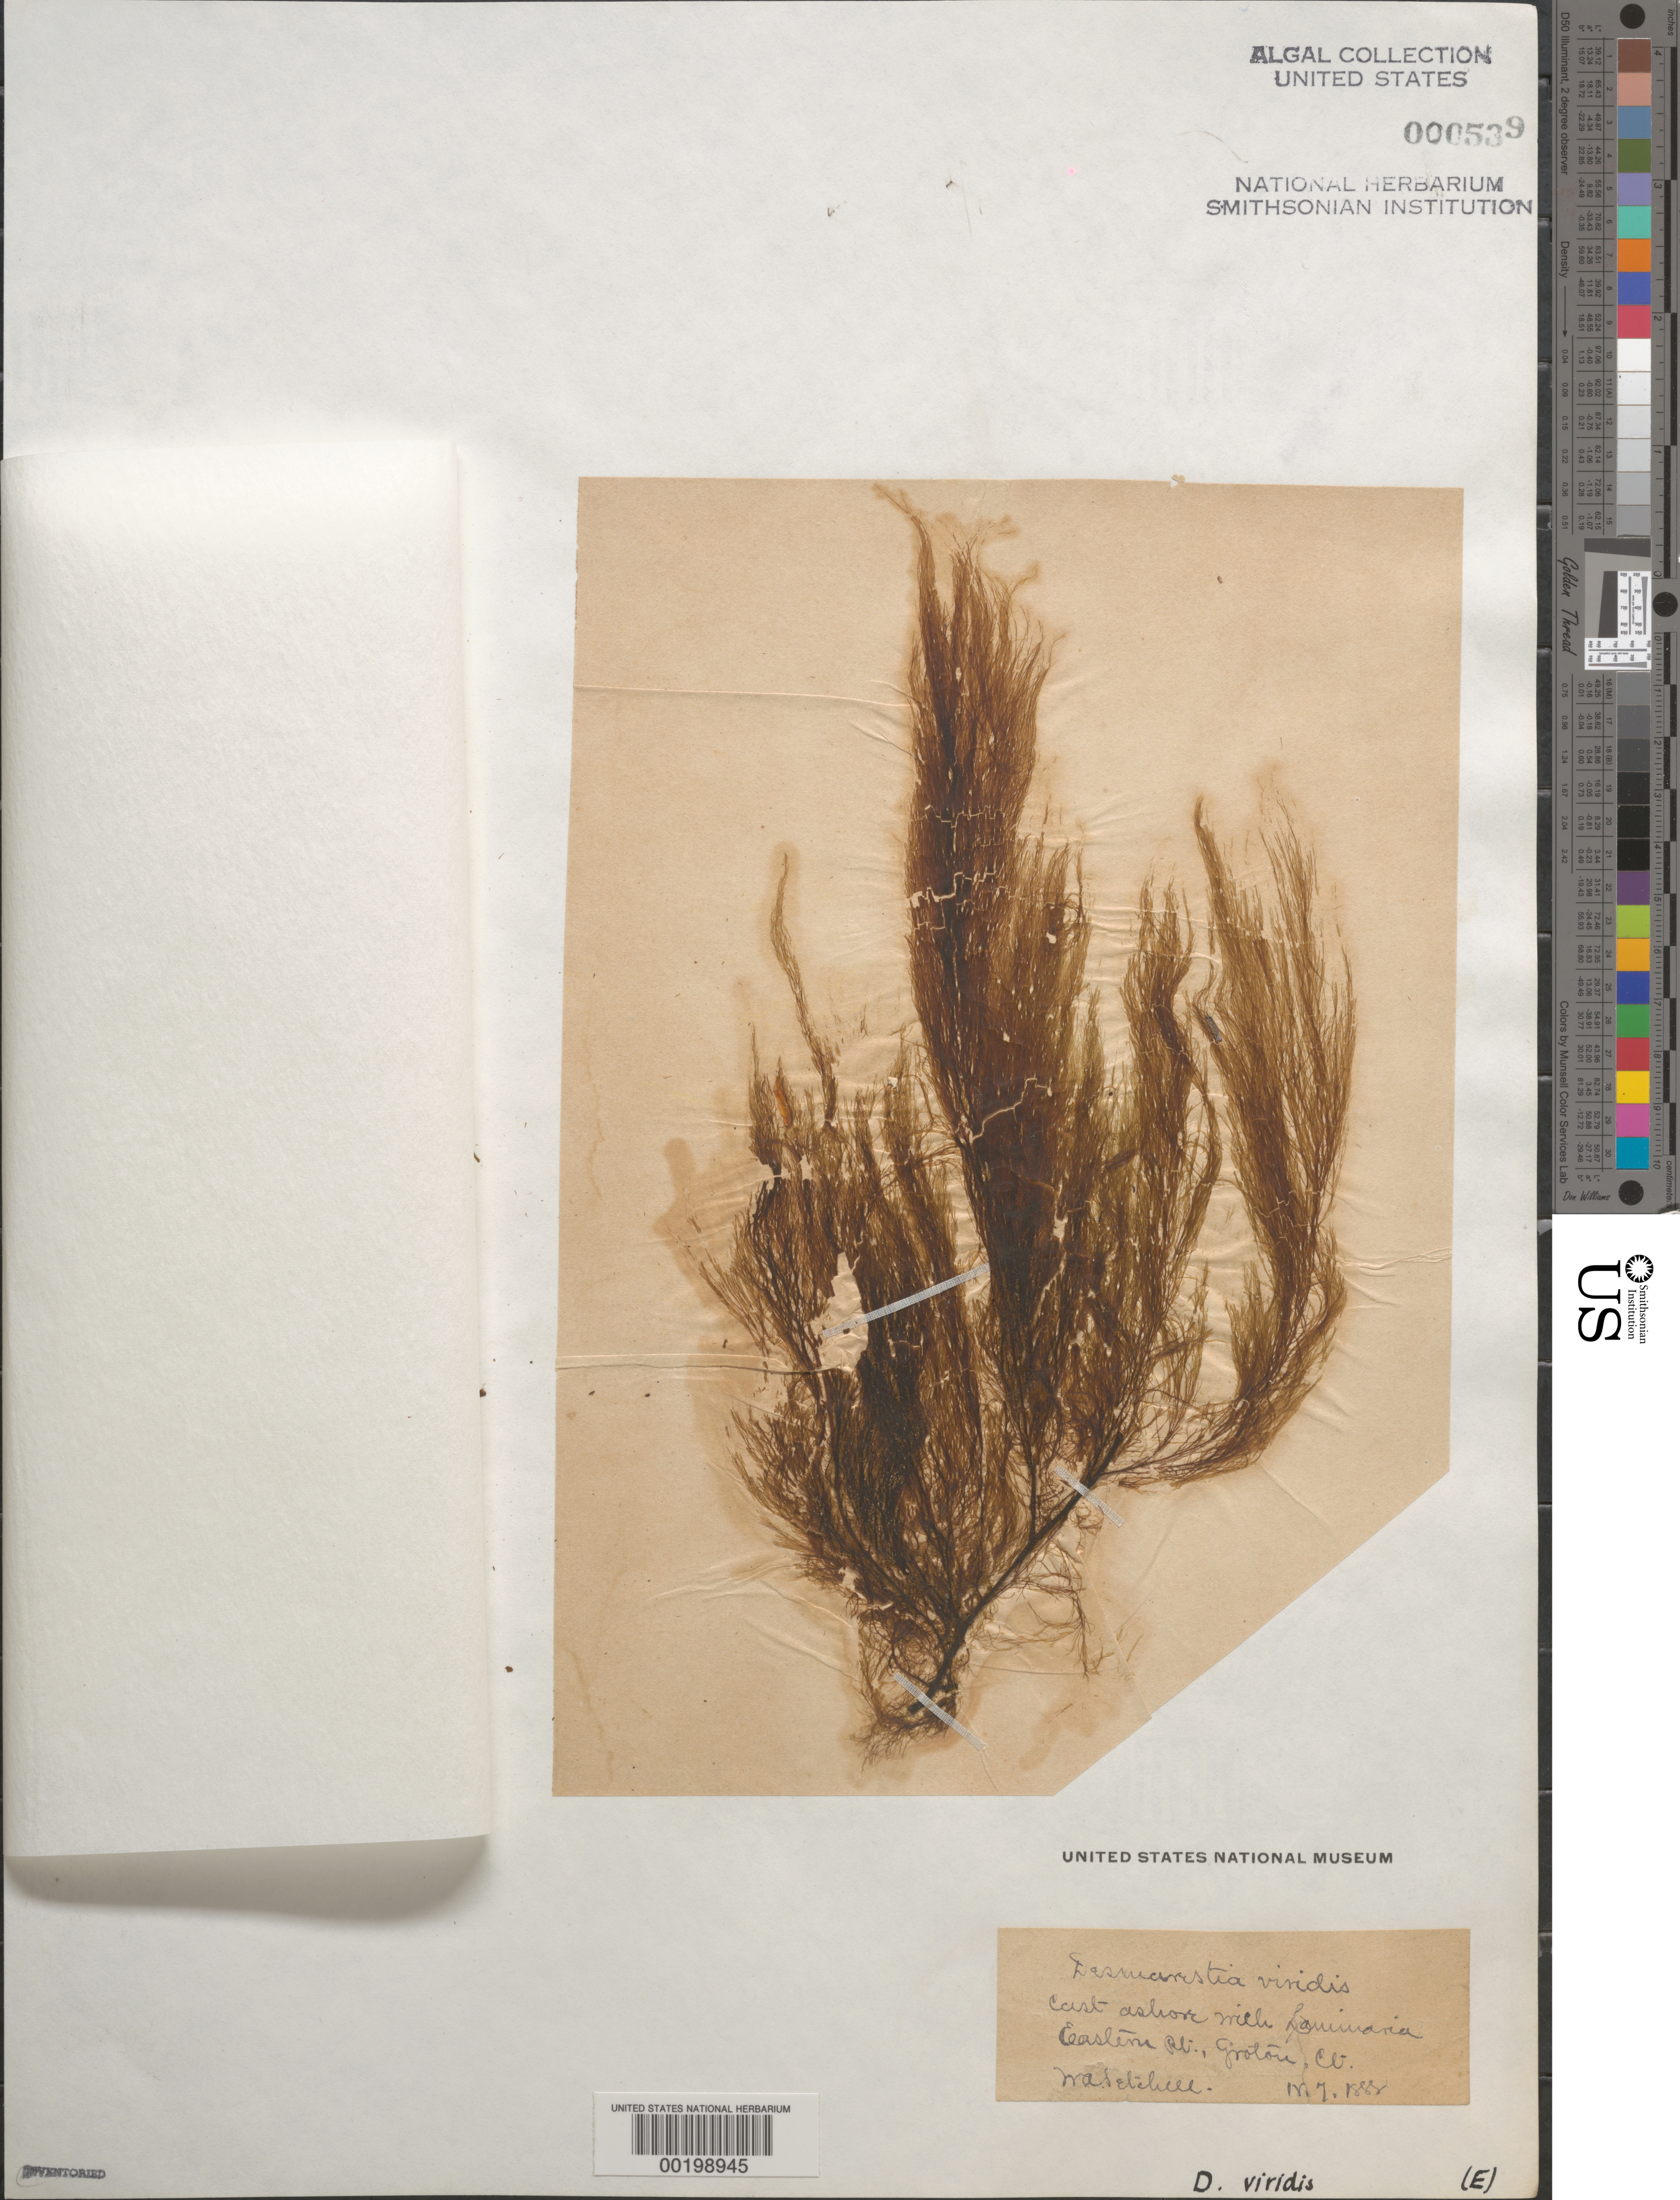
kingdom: Chromista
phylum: Ochrophyta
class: Phaeophyceae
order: Desmarestiales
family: Desmarestiaceae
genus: Desmarestia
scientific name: Desmarestia viridis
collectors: W. Setchell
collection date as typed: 07 Apr 1888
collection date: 1888-04-07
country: United States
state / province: Connecticut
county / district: New London County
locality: Groton, Eastern Point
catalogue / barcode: US 539